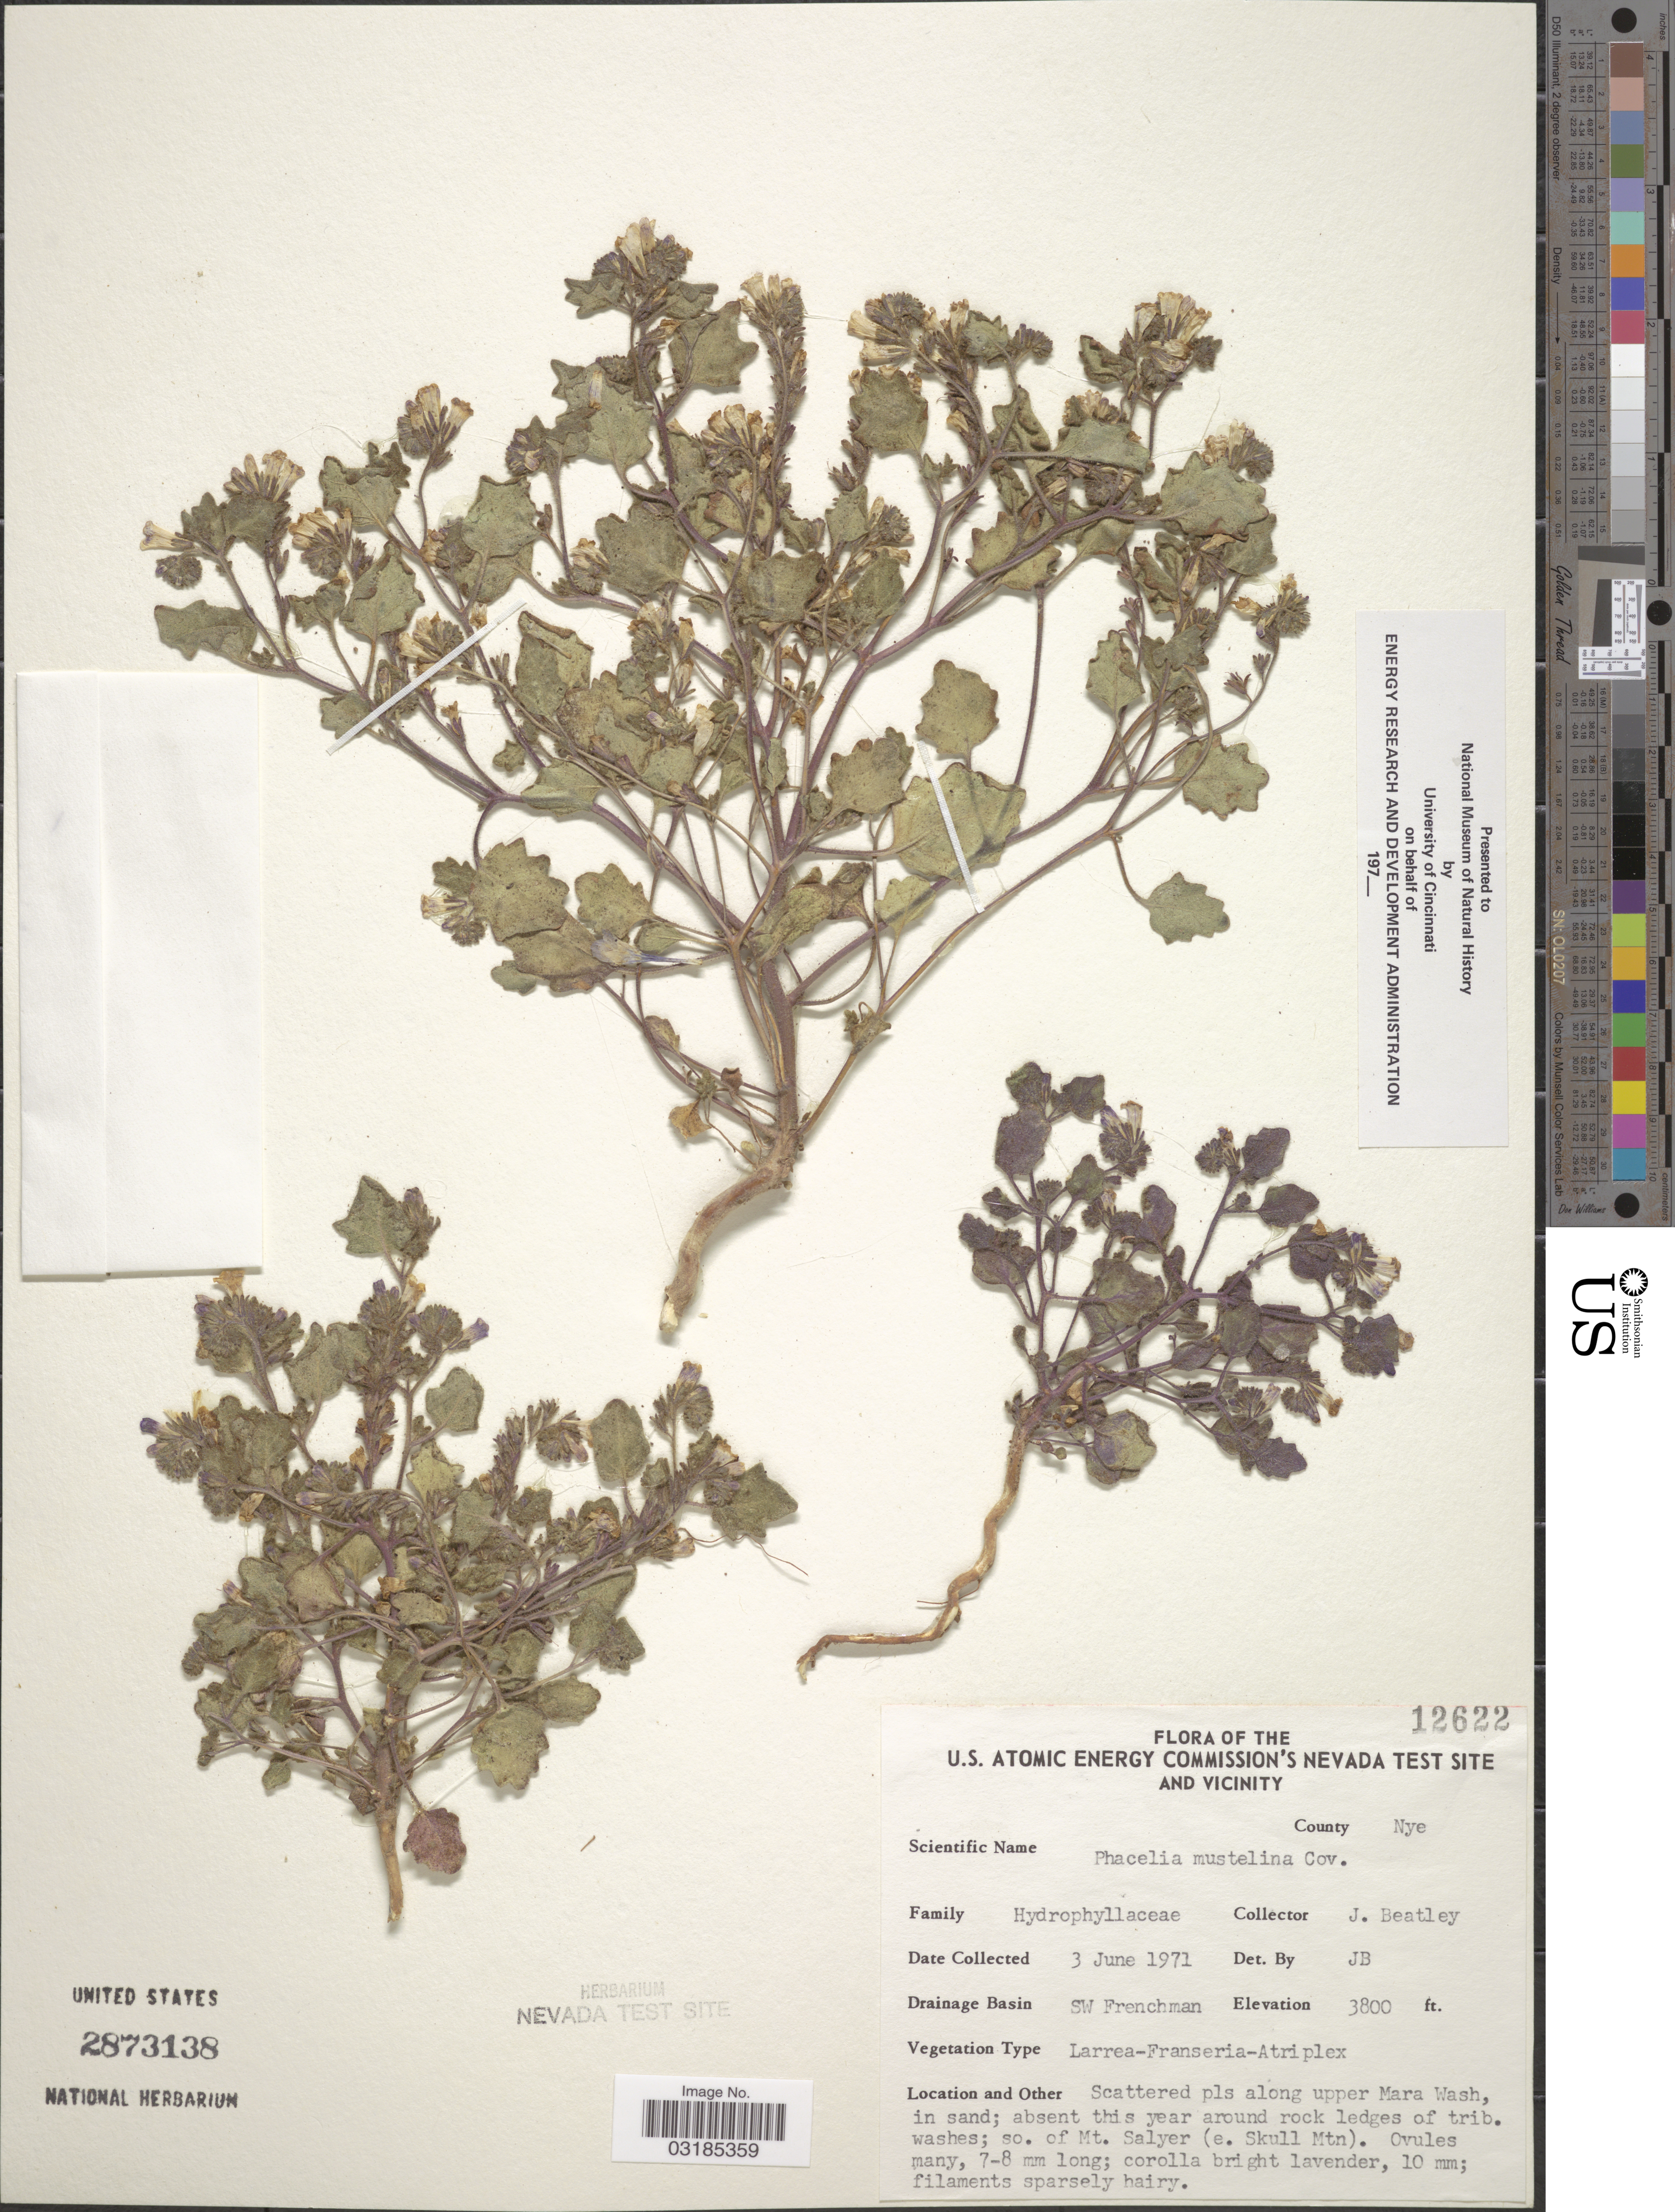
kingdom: Plantae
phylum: Tracheophyta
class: Magnoliopsida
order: Boraginales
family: Hydrophyllaceae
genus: Phacelia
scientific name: Phacelia mustelina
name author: Coville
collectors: J. C. Beatley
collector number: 12622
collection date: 1971-06-03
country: United States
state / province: Nevada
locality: U.S. Atomic Energy Commission's Nevada Test Site and Vicinity. County Nye. SW Frenchman. Drainage Basin SW Frenchman. Along upper Mara Wash, so. of Mt. Salyer (e. Skull Mtn.).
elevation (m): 1158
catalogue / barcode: US 2873138